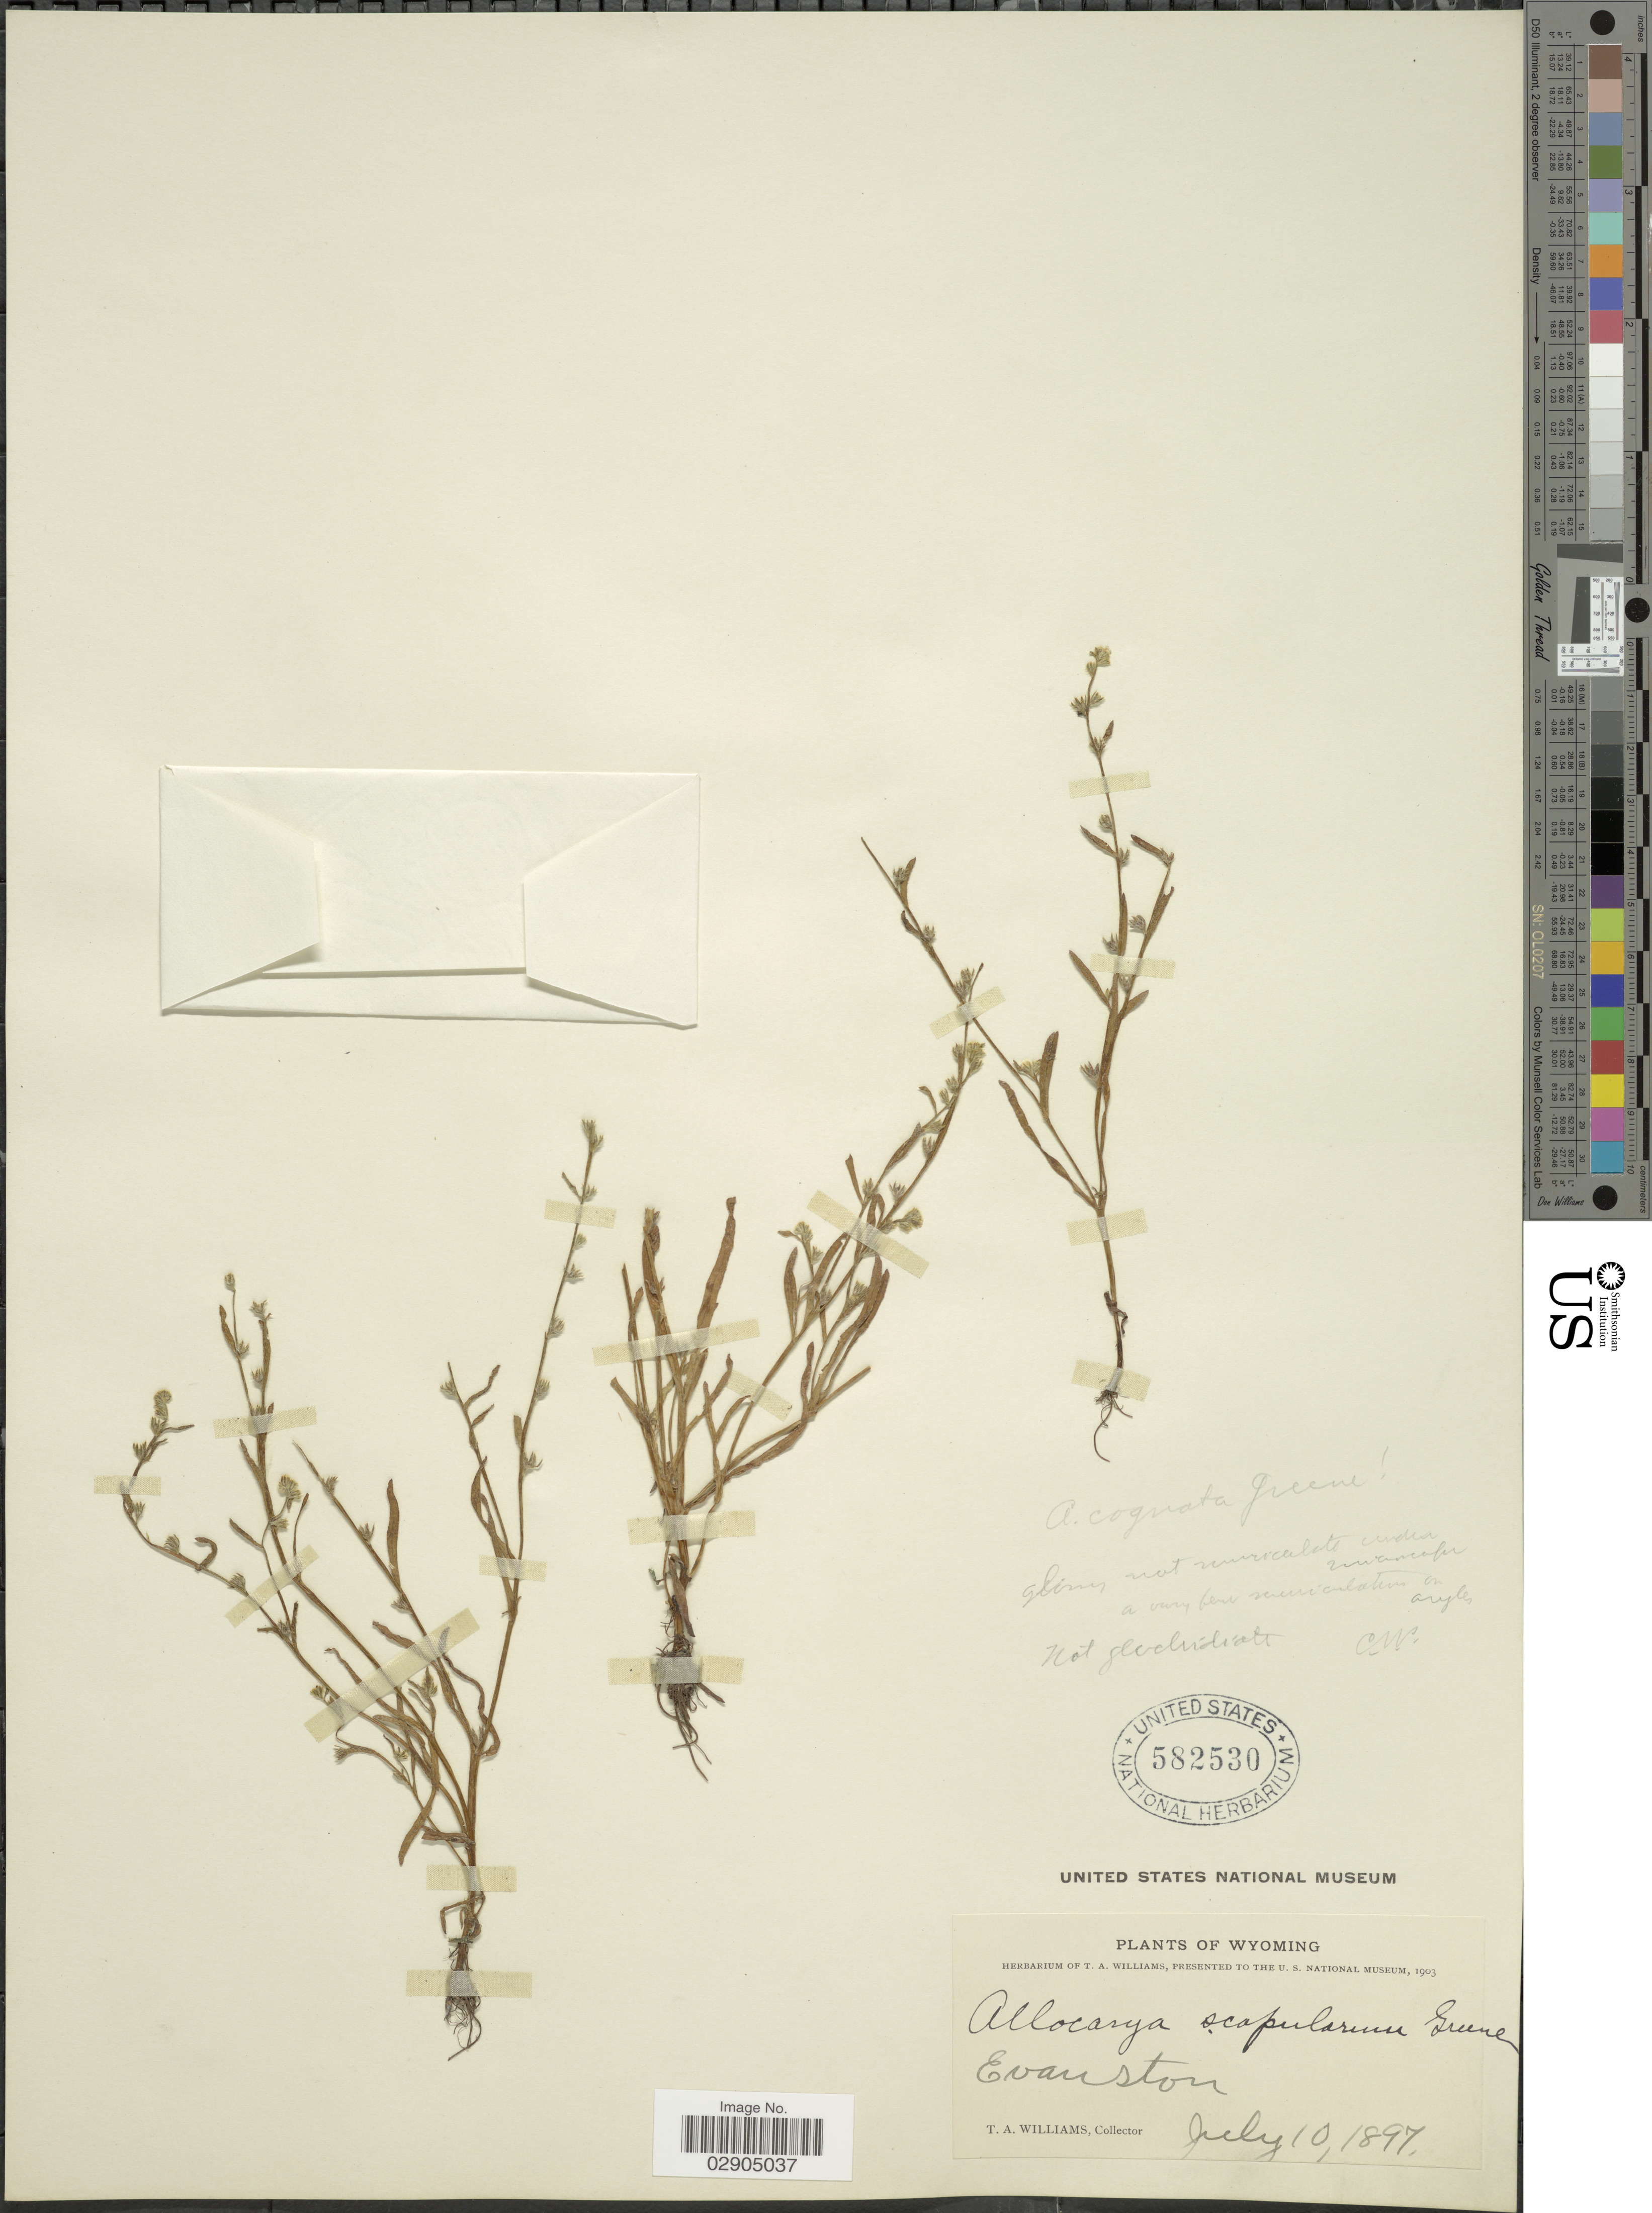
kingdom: Plantae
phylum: Tracheophyta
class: Magnoliopsida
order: Boraginales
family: Boraginaceae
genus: Allocarya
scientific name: Allocarya cognata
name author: Greene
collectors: T. Williams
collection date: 1897-07-10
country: United States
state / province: Wyoming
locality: Evanston.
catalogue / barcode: US 582530